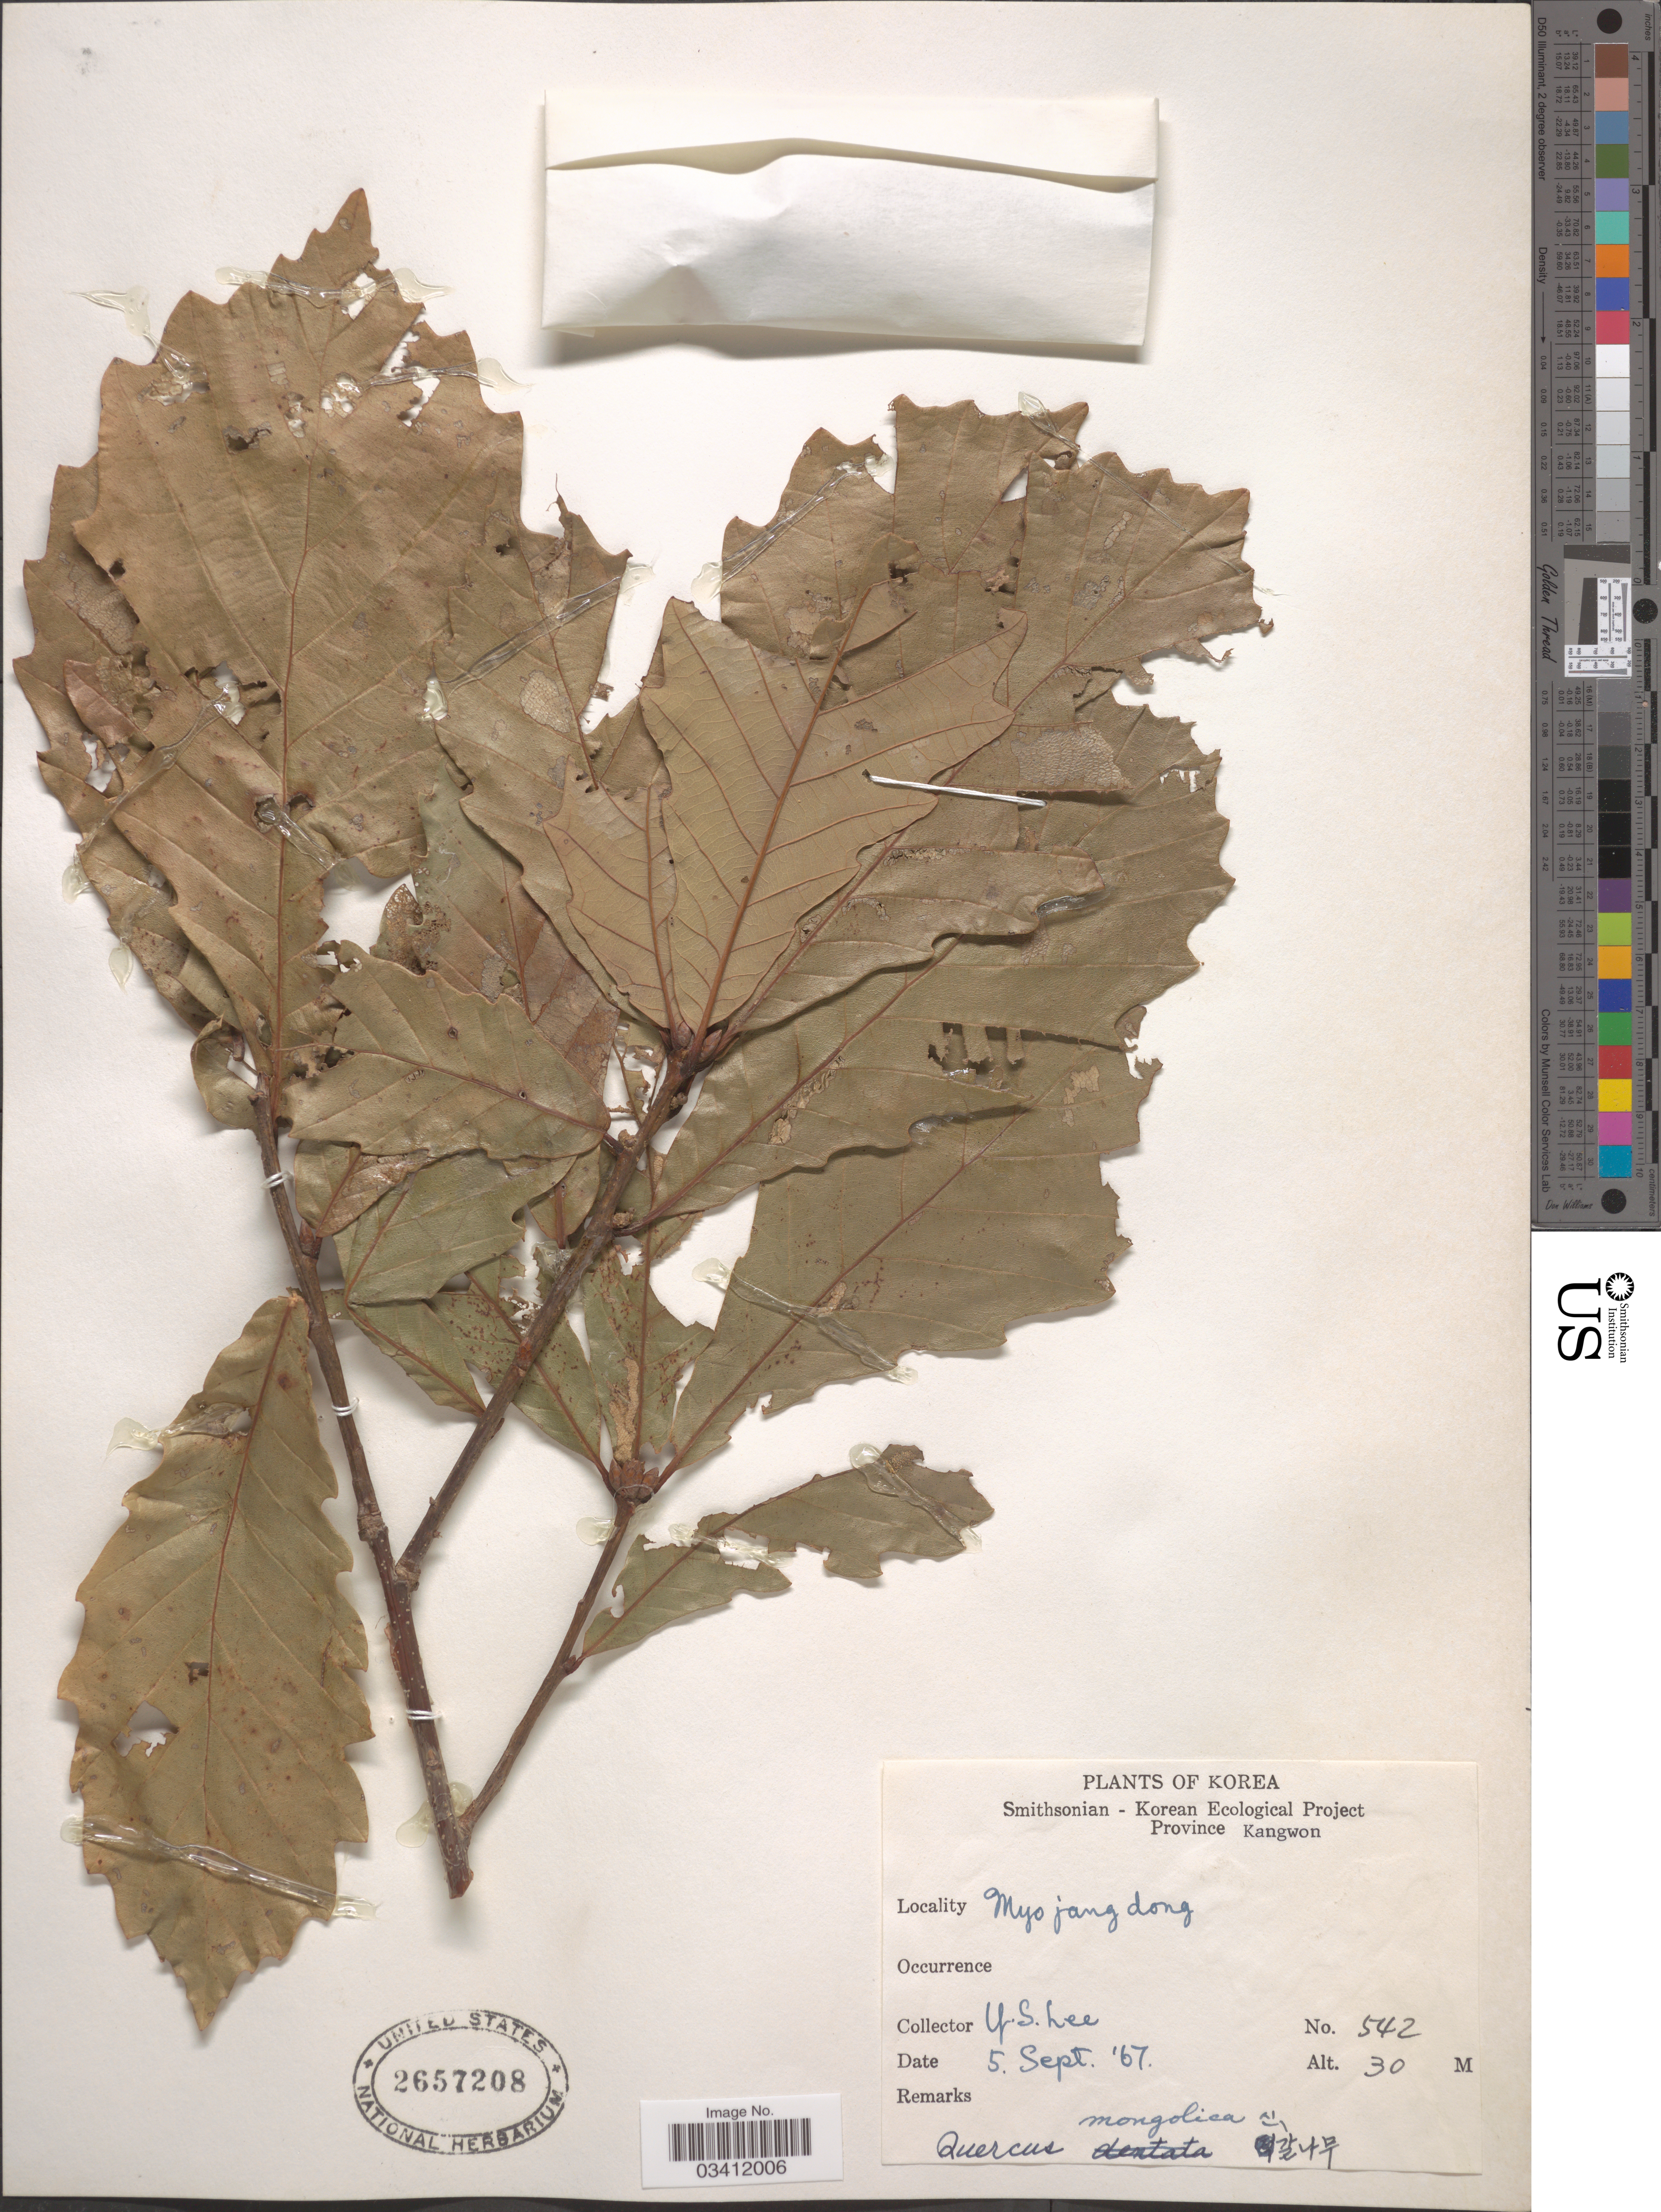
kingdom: Plantae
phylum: Tracheophyta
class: Magnoliopsida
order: Fagales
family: Fagaceae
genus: Quercus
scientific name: Quercus mongolica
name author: Fisch. ex Ledeb.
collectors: Y. S. Lee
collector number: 542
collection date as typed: Transcribed d/m/y: 5/9/67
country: North Korea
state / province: Kangwon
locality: Korea. Myo jang dong.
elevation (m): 30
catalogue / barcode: US 2657208